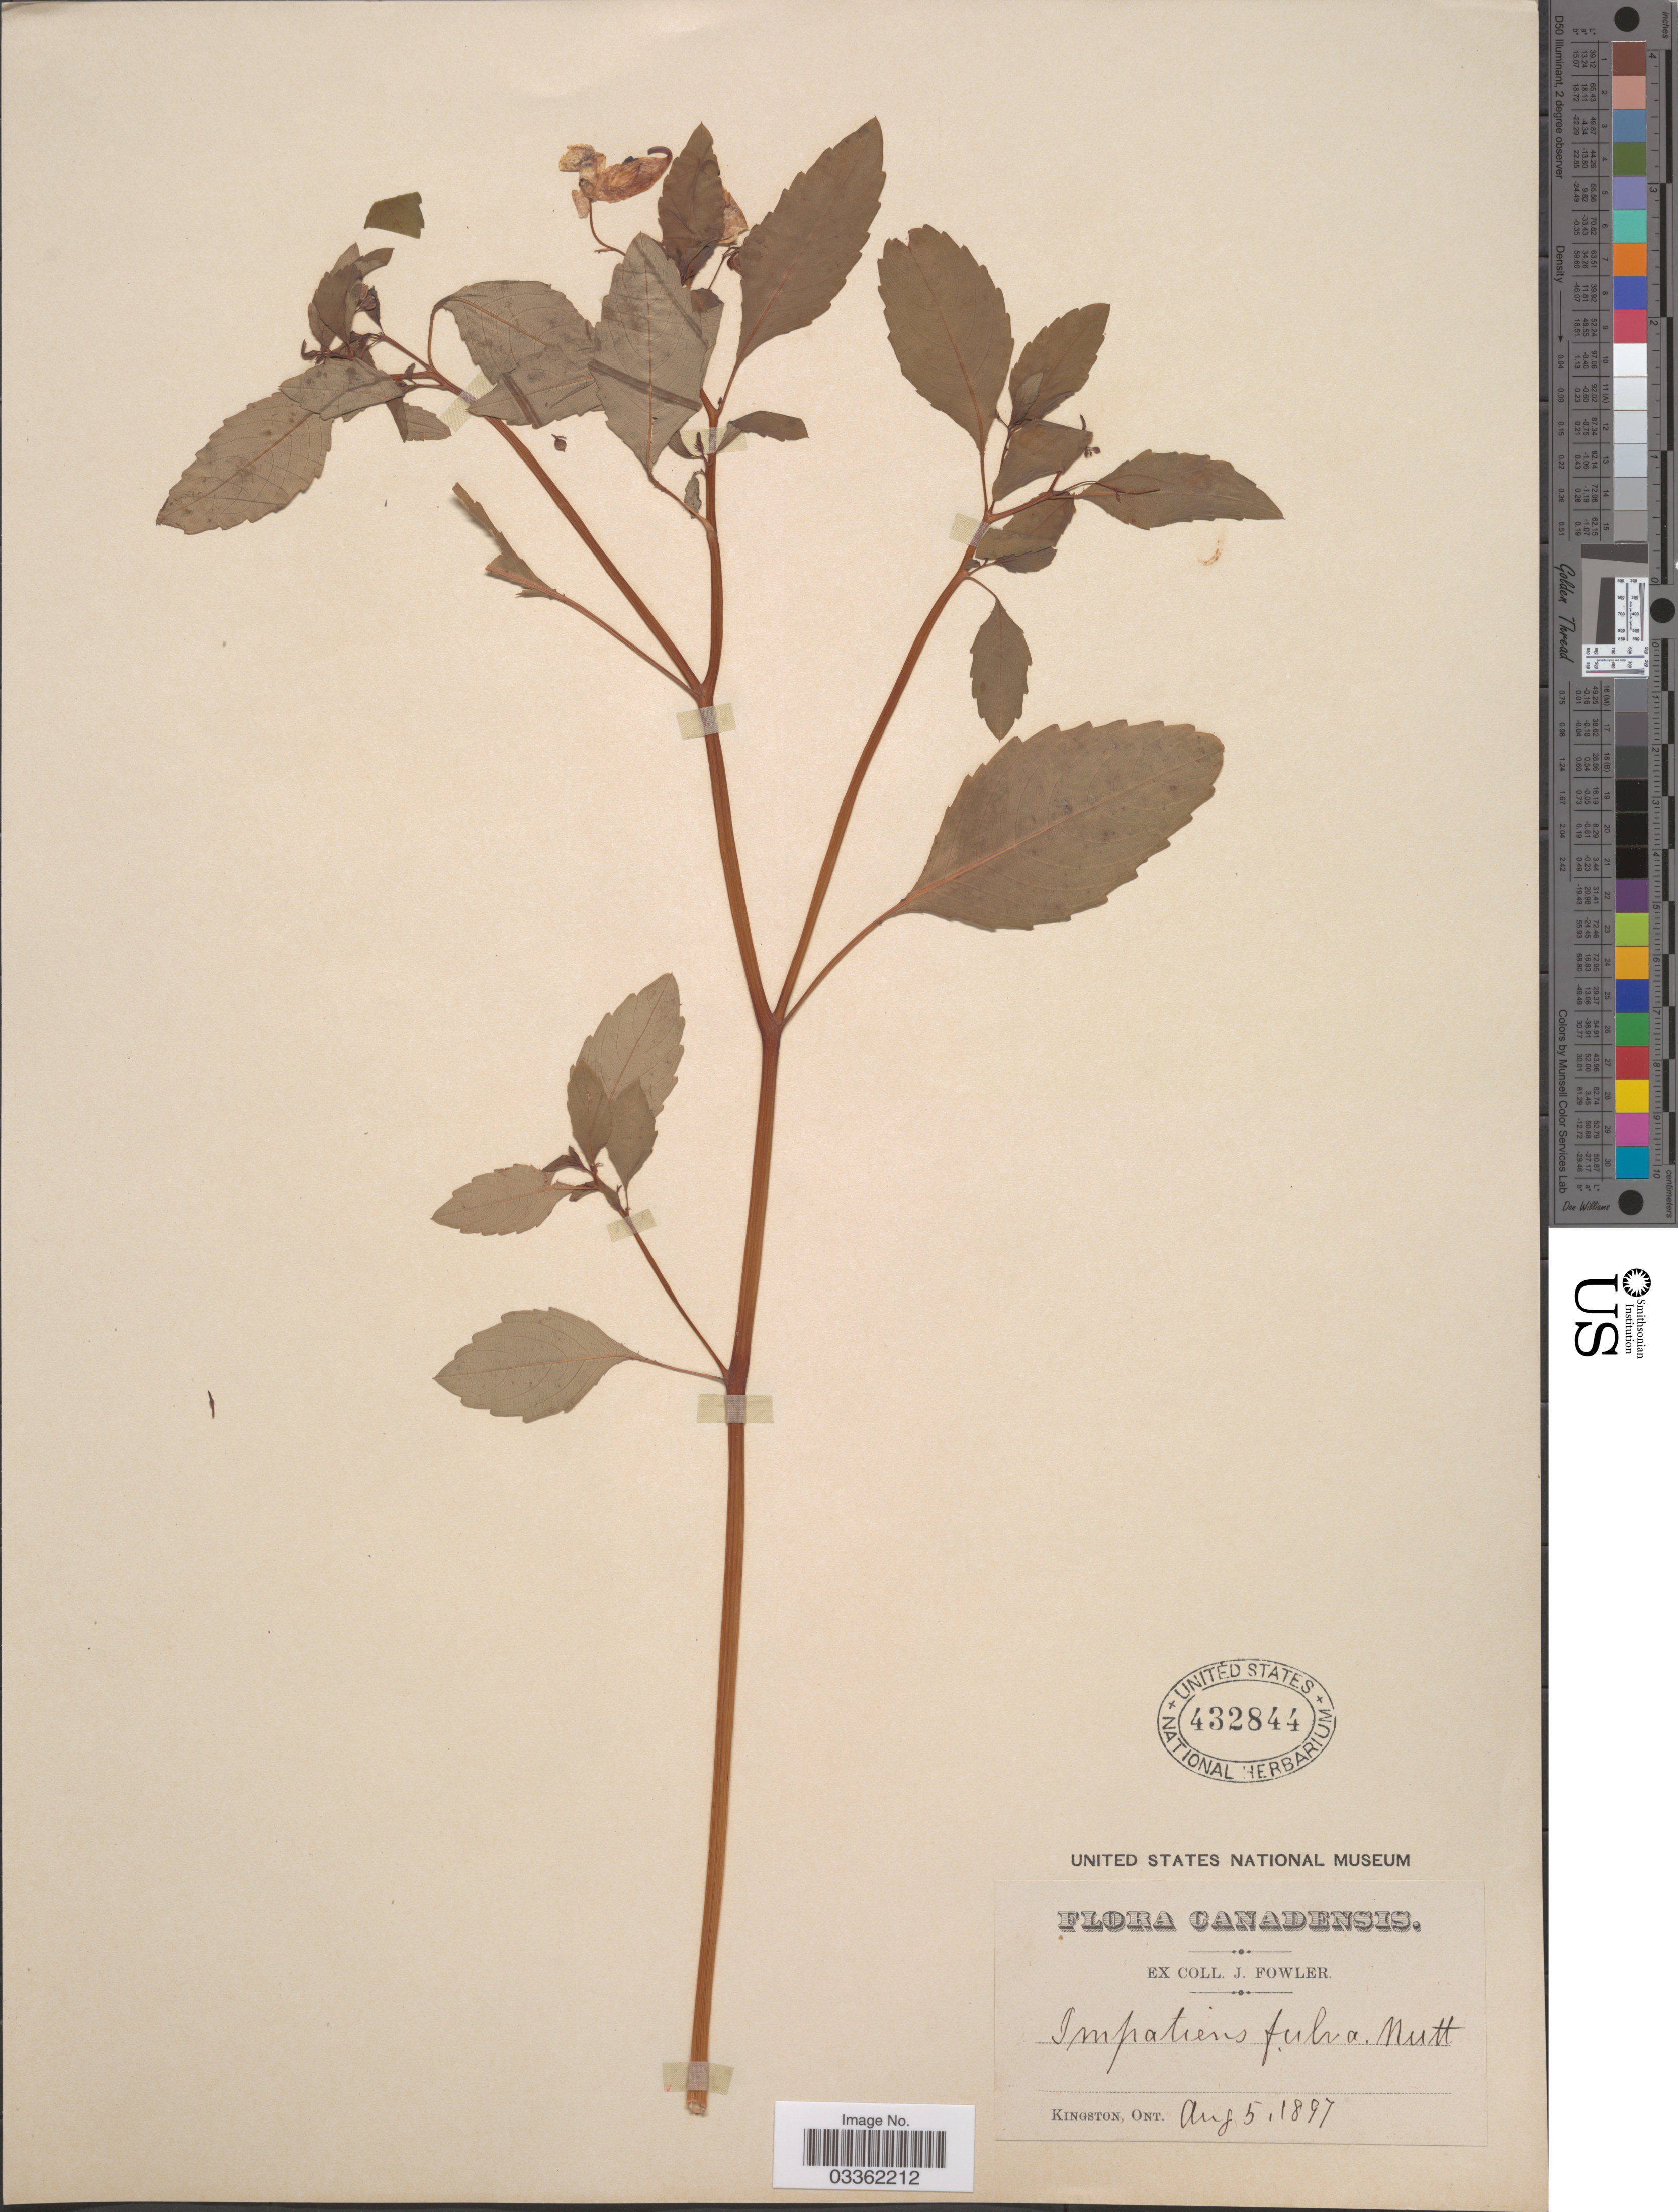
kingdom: Plantae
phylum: Tracheophyta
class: Magnoliopsida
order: Ericales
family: Balsaminaceae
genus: Impatiens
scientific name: Impatiens capensis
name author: Meerb.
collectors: J. Fowler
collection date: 1897-08-05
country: Canada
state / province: Ontario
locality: Kingston.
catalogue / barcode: US 432844